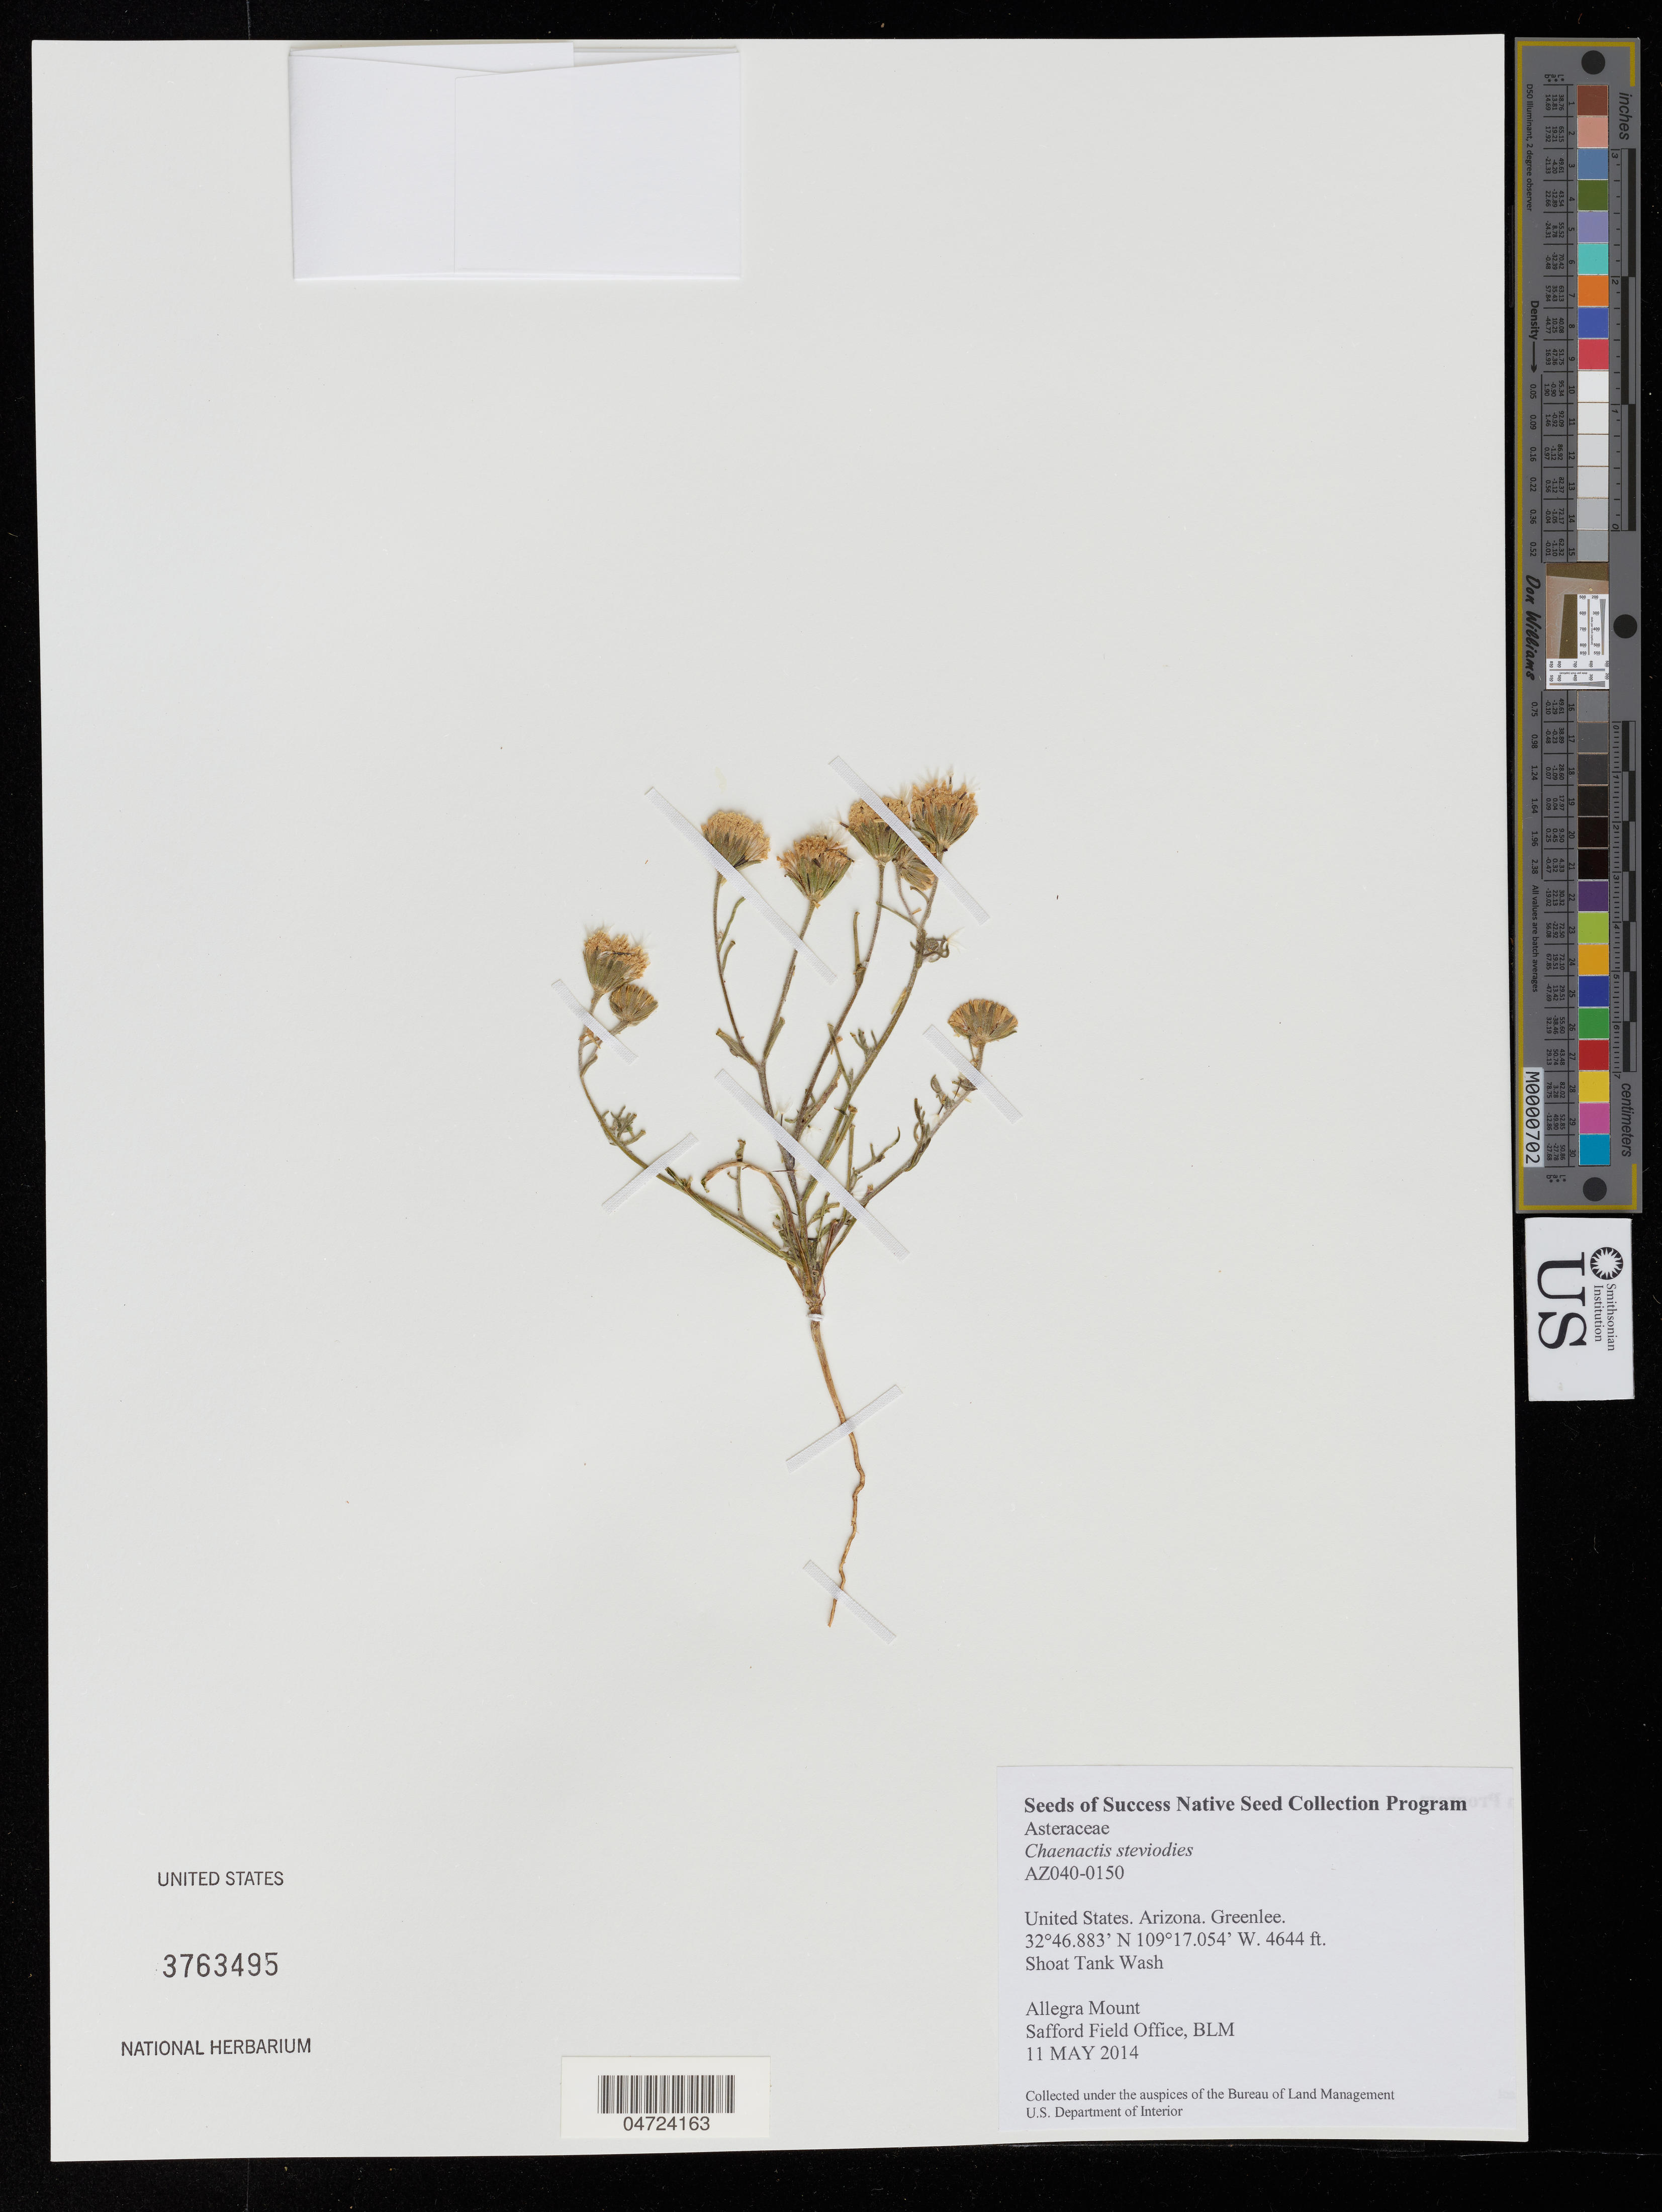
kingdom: Plantae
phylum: Tracheophyta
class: Magnoliopsida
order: Asterales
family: Asteraceae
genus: Chaenactis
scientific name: Chaenactis stevioides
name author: Hook. & Arn.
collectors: A. Mount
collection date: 2014-05-11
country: United States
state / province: Arizona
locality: Greenlee. Shoat Tank Wash.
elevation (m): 1415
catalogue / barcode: US 3763495